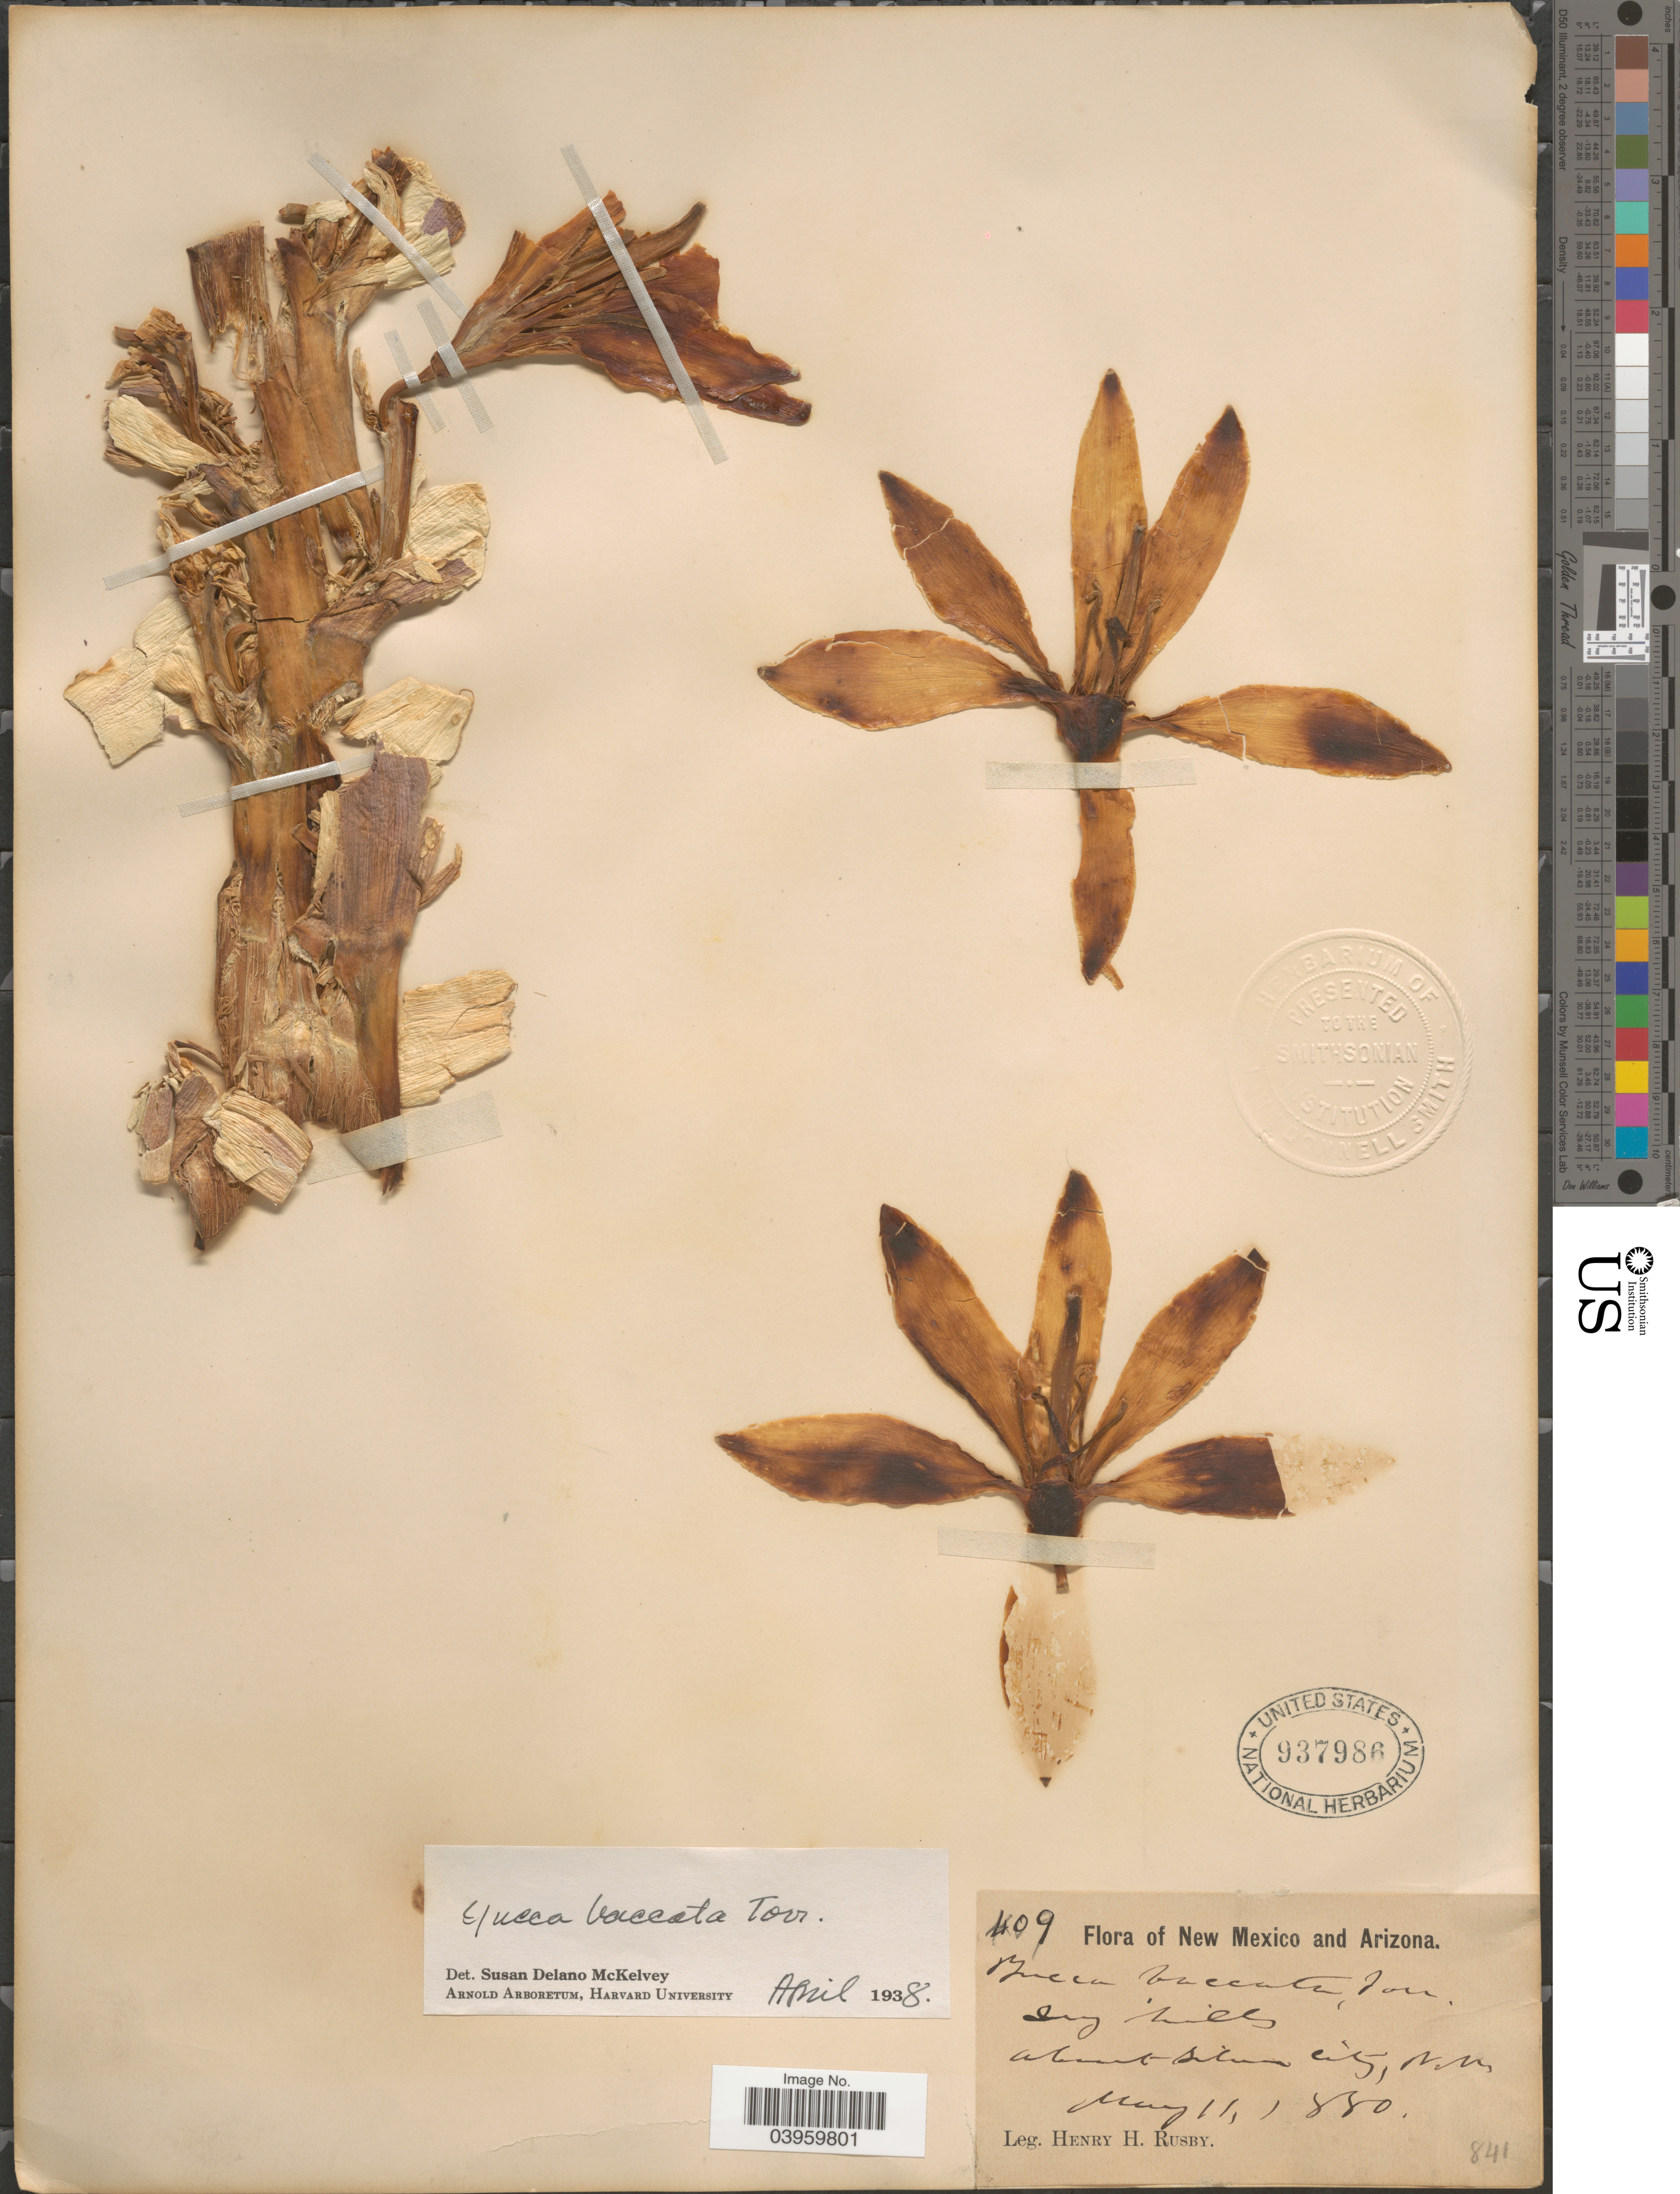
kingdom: Plantae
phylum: Tracheophyta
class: Liliopsida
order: Asparagales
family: Asparagaceae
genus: Yucca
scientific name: Yucca baccata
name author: Torr.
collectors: H. H. Rusby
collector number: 409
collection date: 1880-05-11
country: United States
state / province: New Mexico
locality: Dry hill, about Salem City.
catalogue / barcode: US 937986